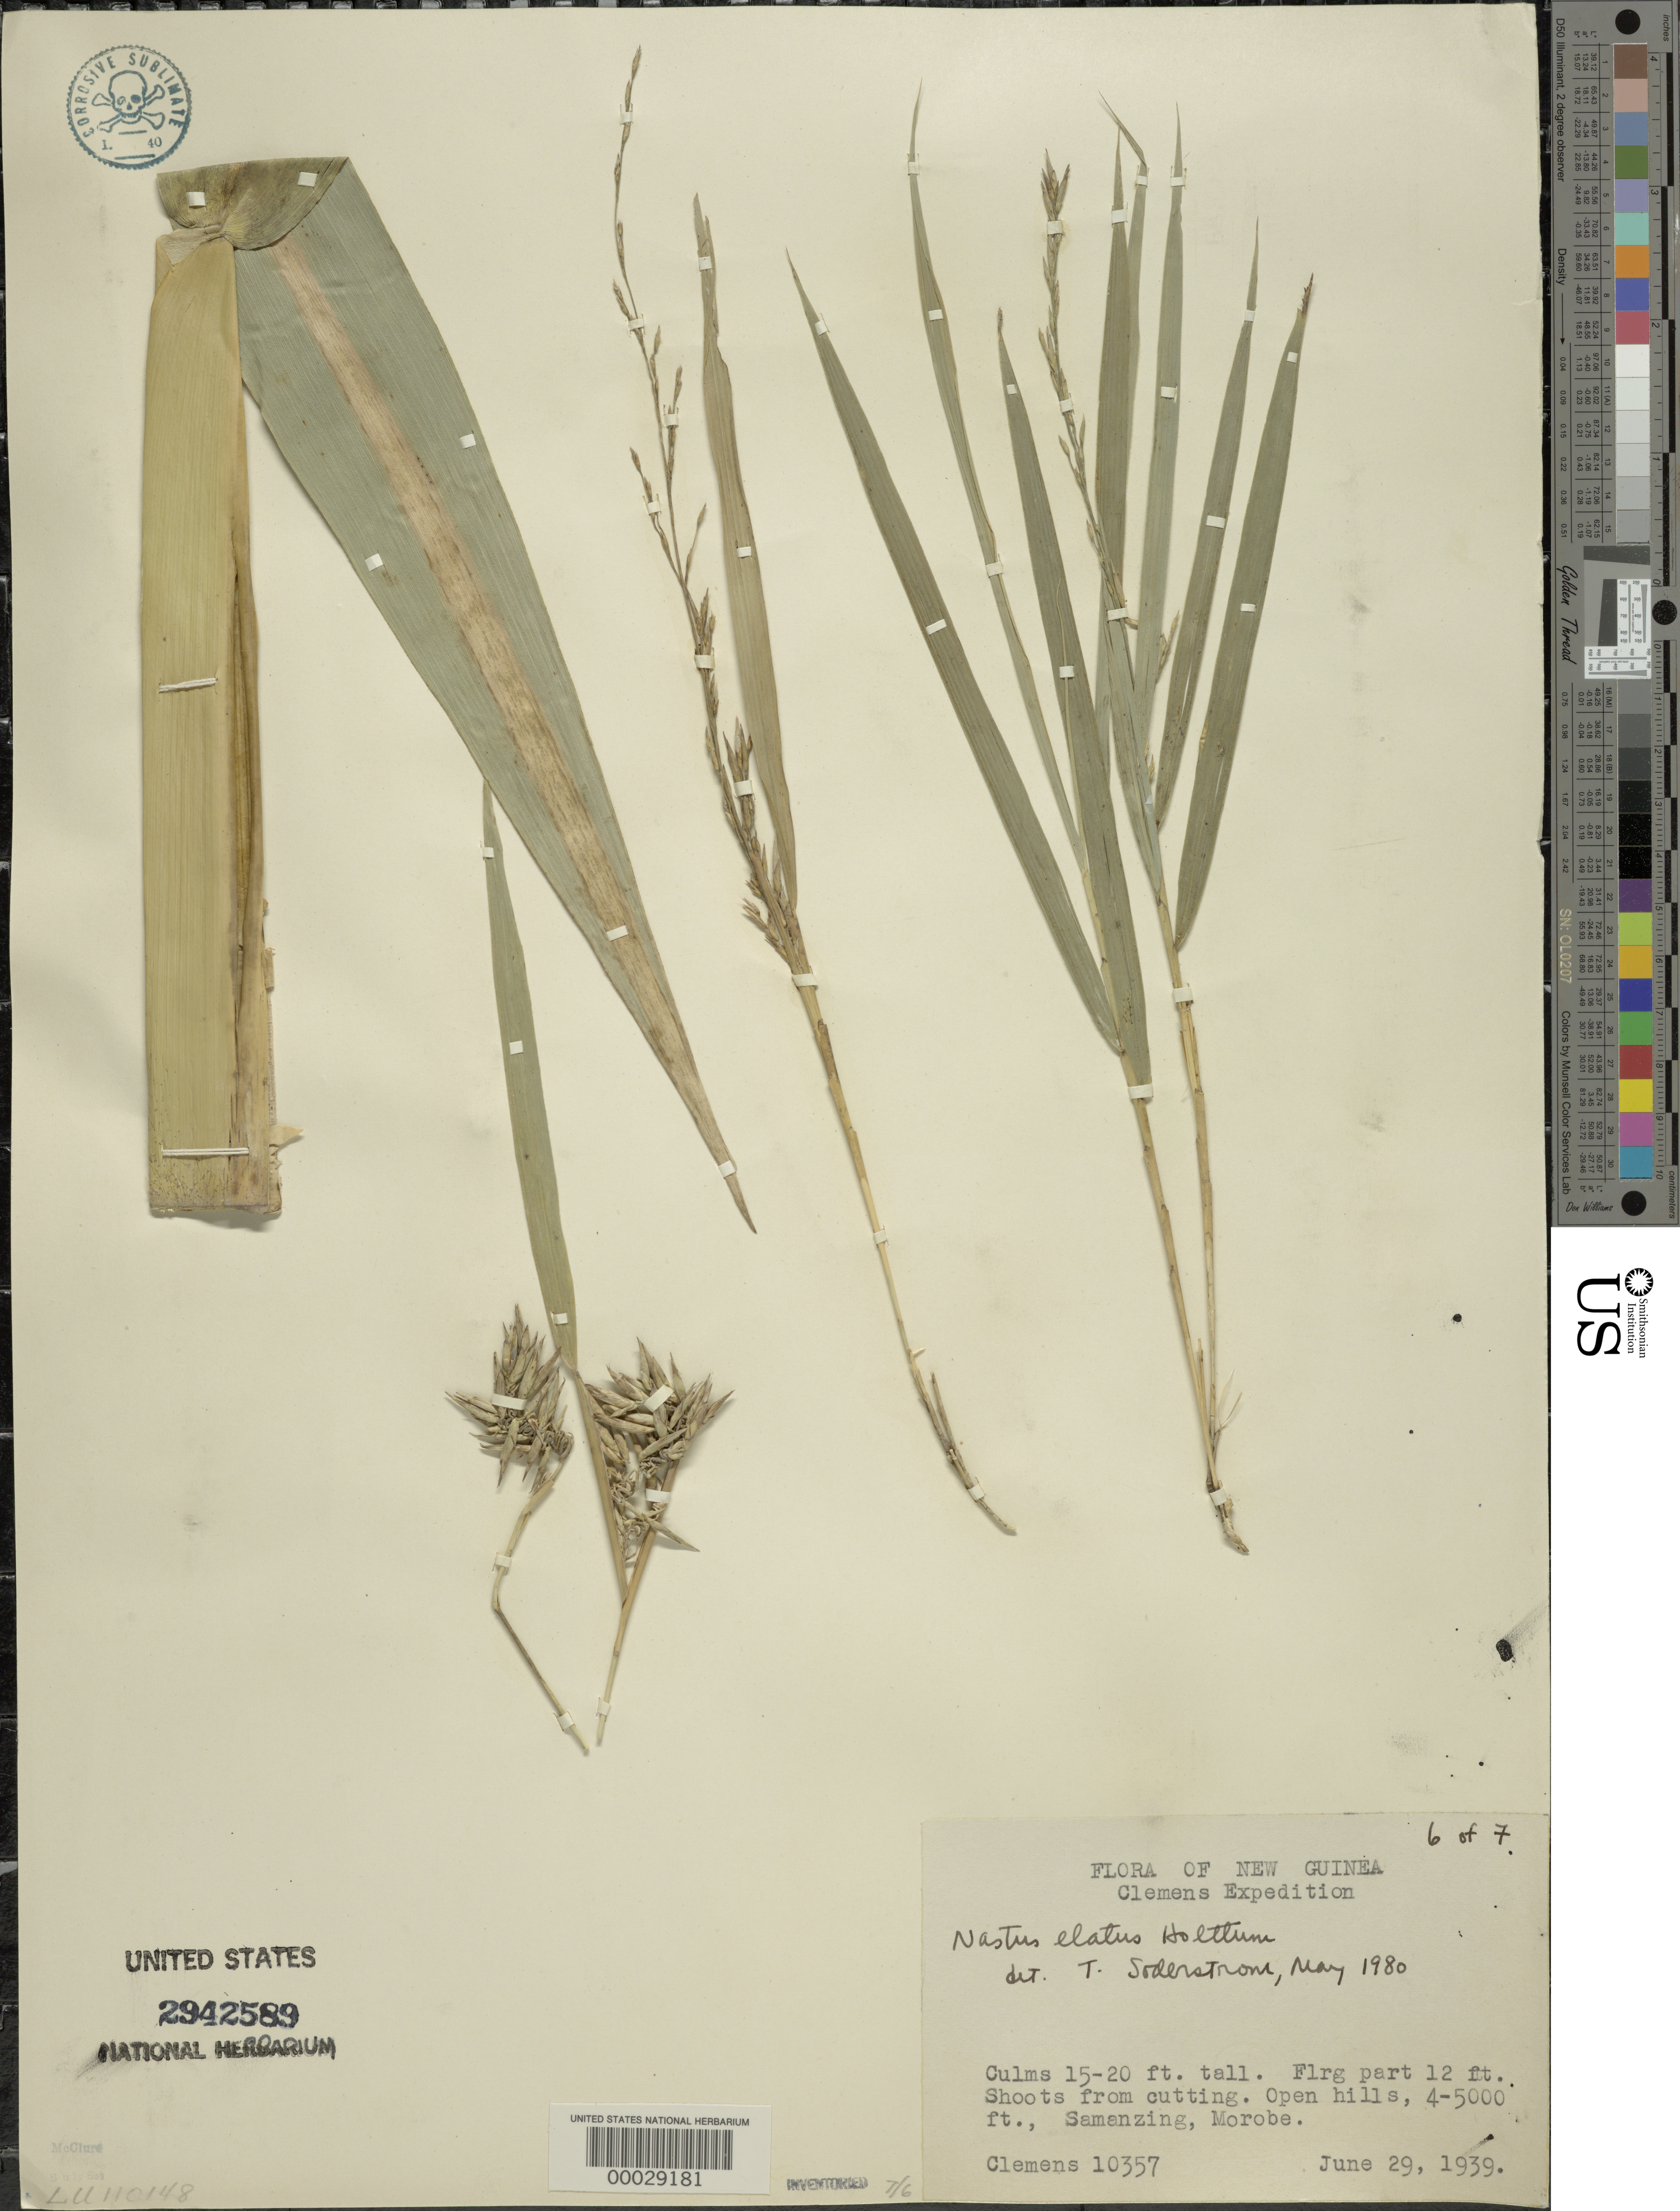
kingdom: Plantae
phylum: Tracheophyta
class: Liliopsida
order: Poales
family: Poaceae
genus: Nastus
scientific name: Nastus elatus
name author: Holttum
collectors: -. Clemens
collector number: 10357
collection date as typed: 29 Jun 1939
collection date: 1939-06-29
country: Papua New Guinea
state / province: Morobe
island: New Guinea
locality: Samanzing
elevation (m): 1220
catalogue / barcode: US 2942589